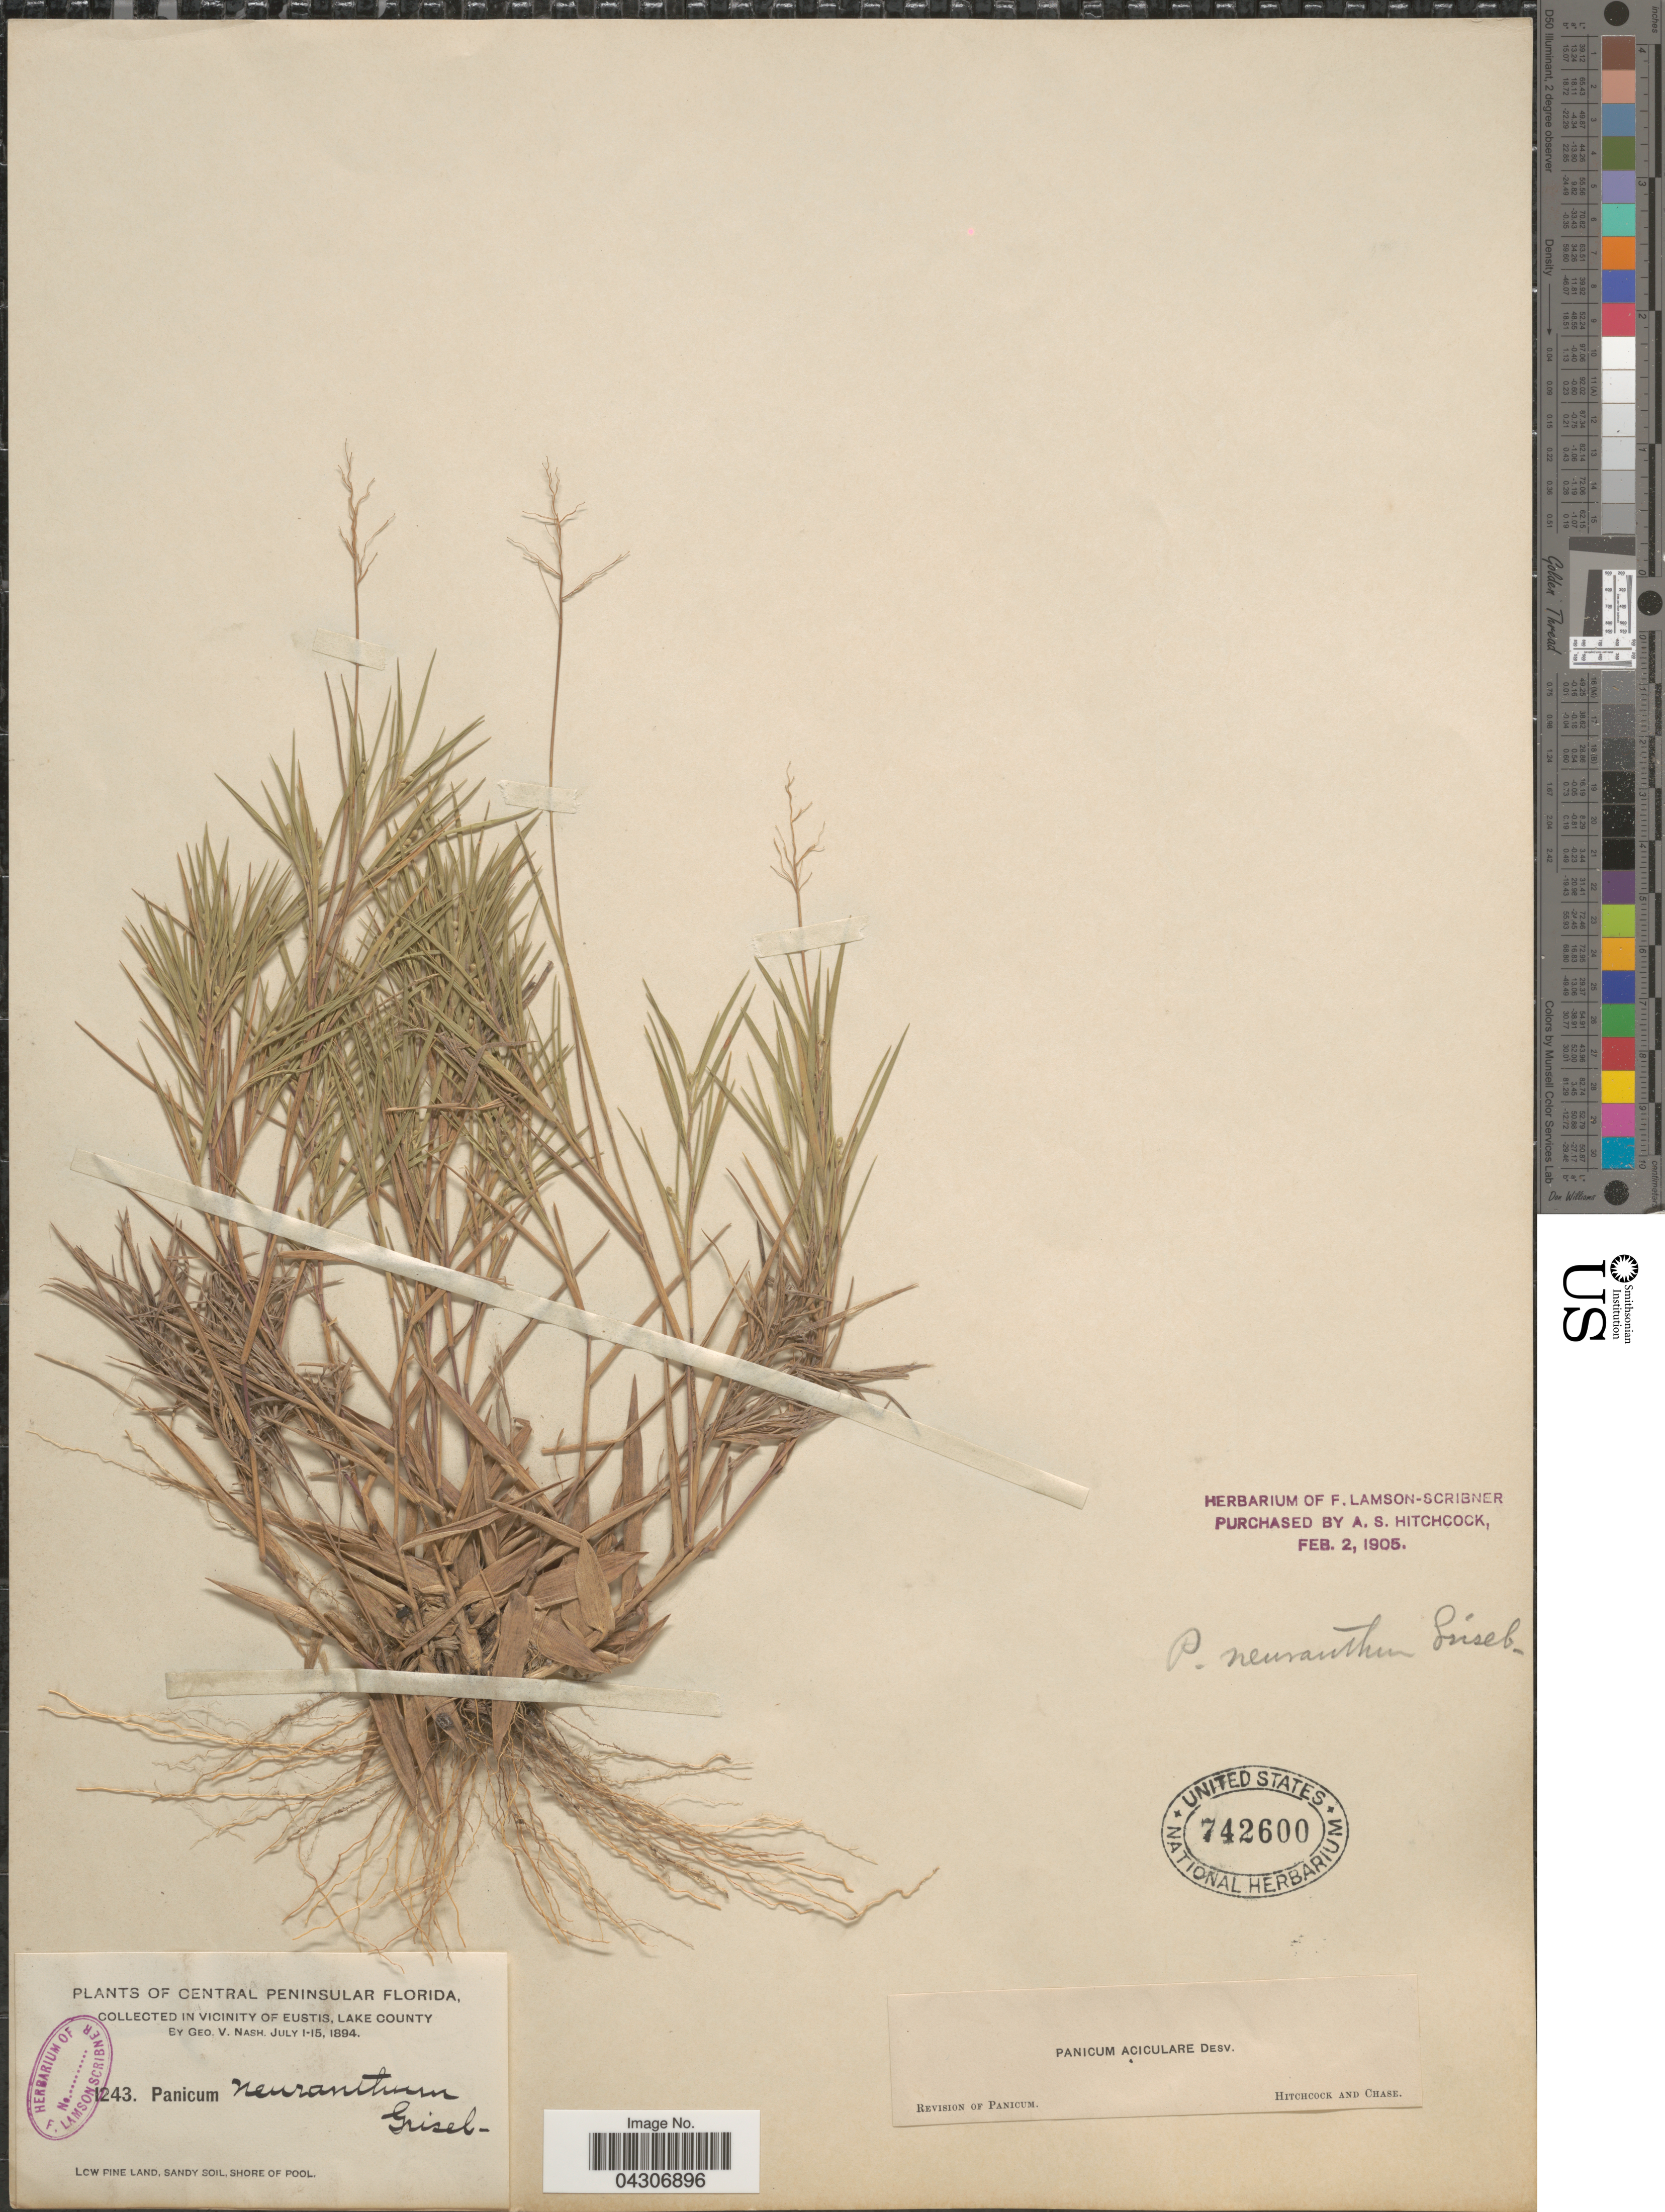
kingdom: Plantae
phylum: Tracheophyta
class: Liliopsida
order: Poales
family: Poaceae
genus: Dichanthelium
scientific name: Dichanthelium aciculare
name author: (Desv. ex Poir.) Gould & C.A. Clark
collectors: G. V. Nash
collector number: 1243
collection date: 1894-07-01/1894-07-15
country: United States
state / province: Florida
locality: Central Peninsular Florida. In Vicinity Of Eustis, Lake County.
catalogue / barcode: US 742600